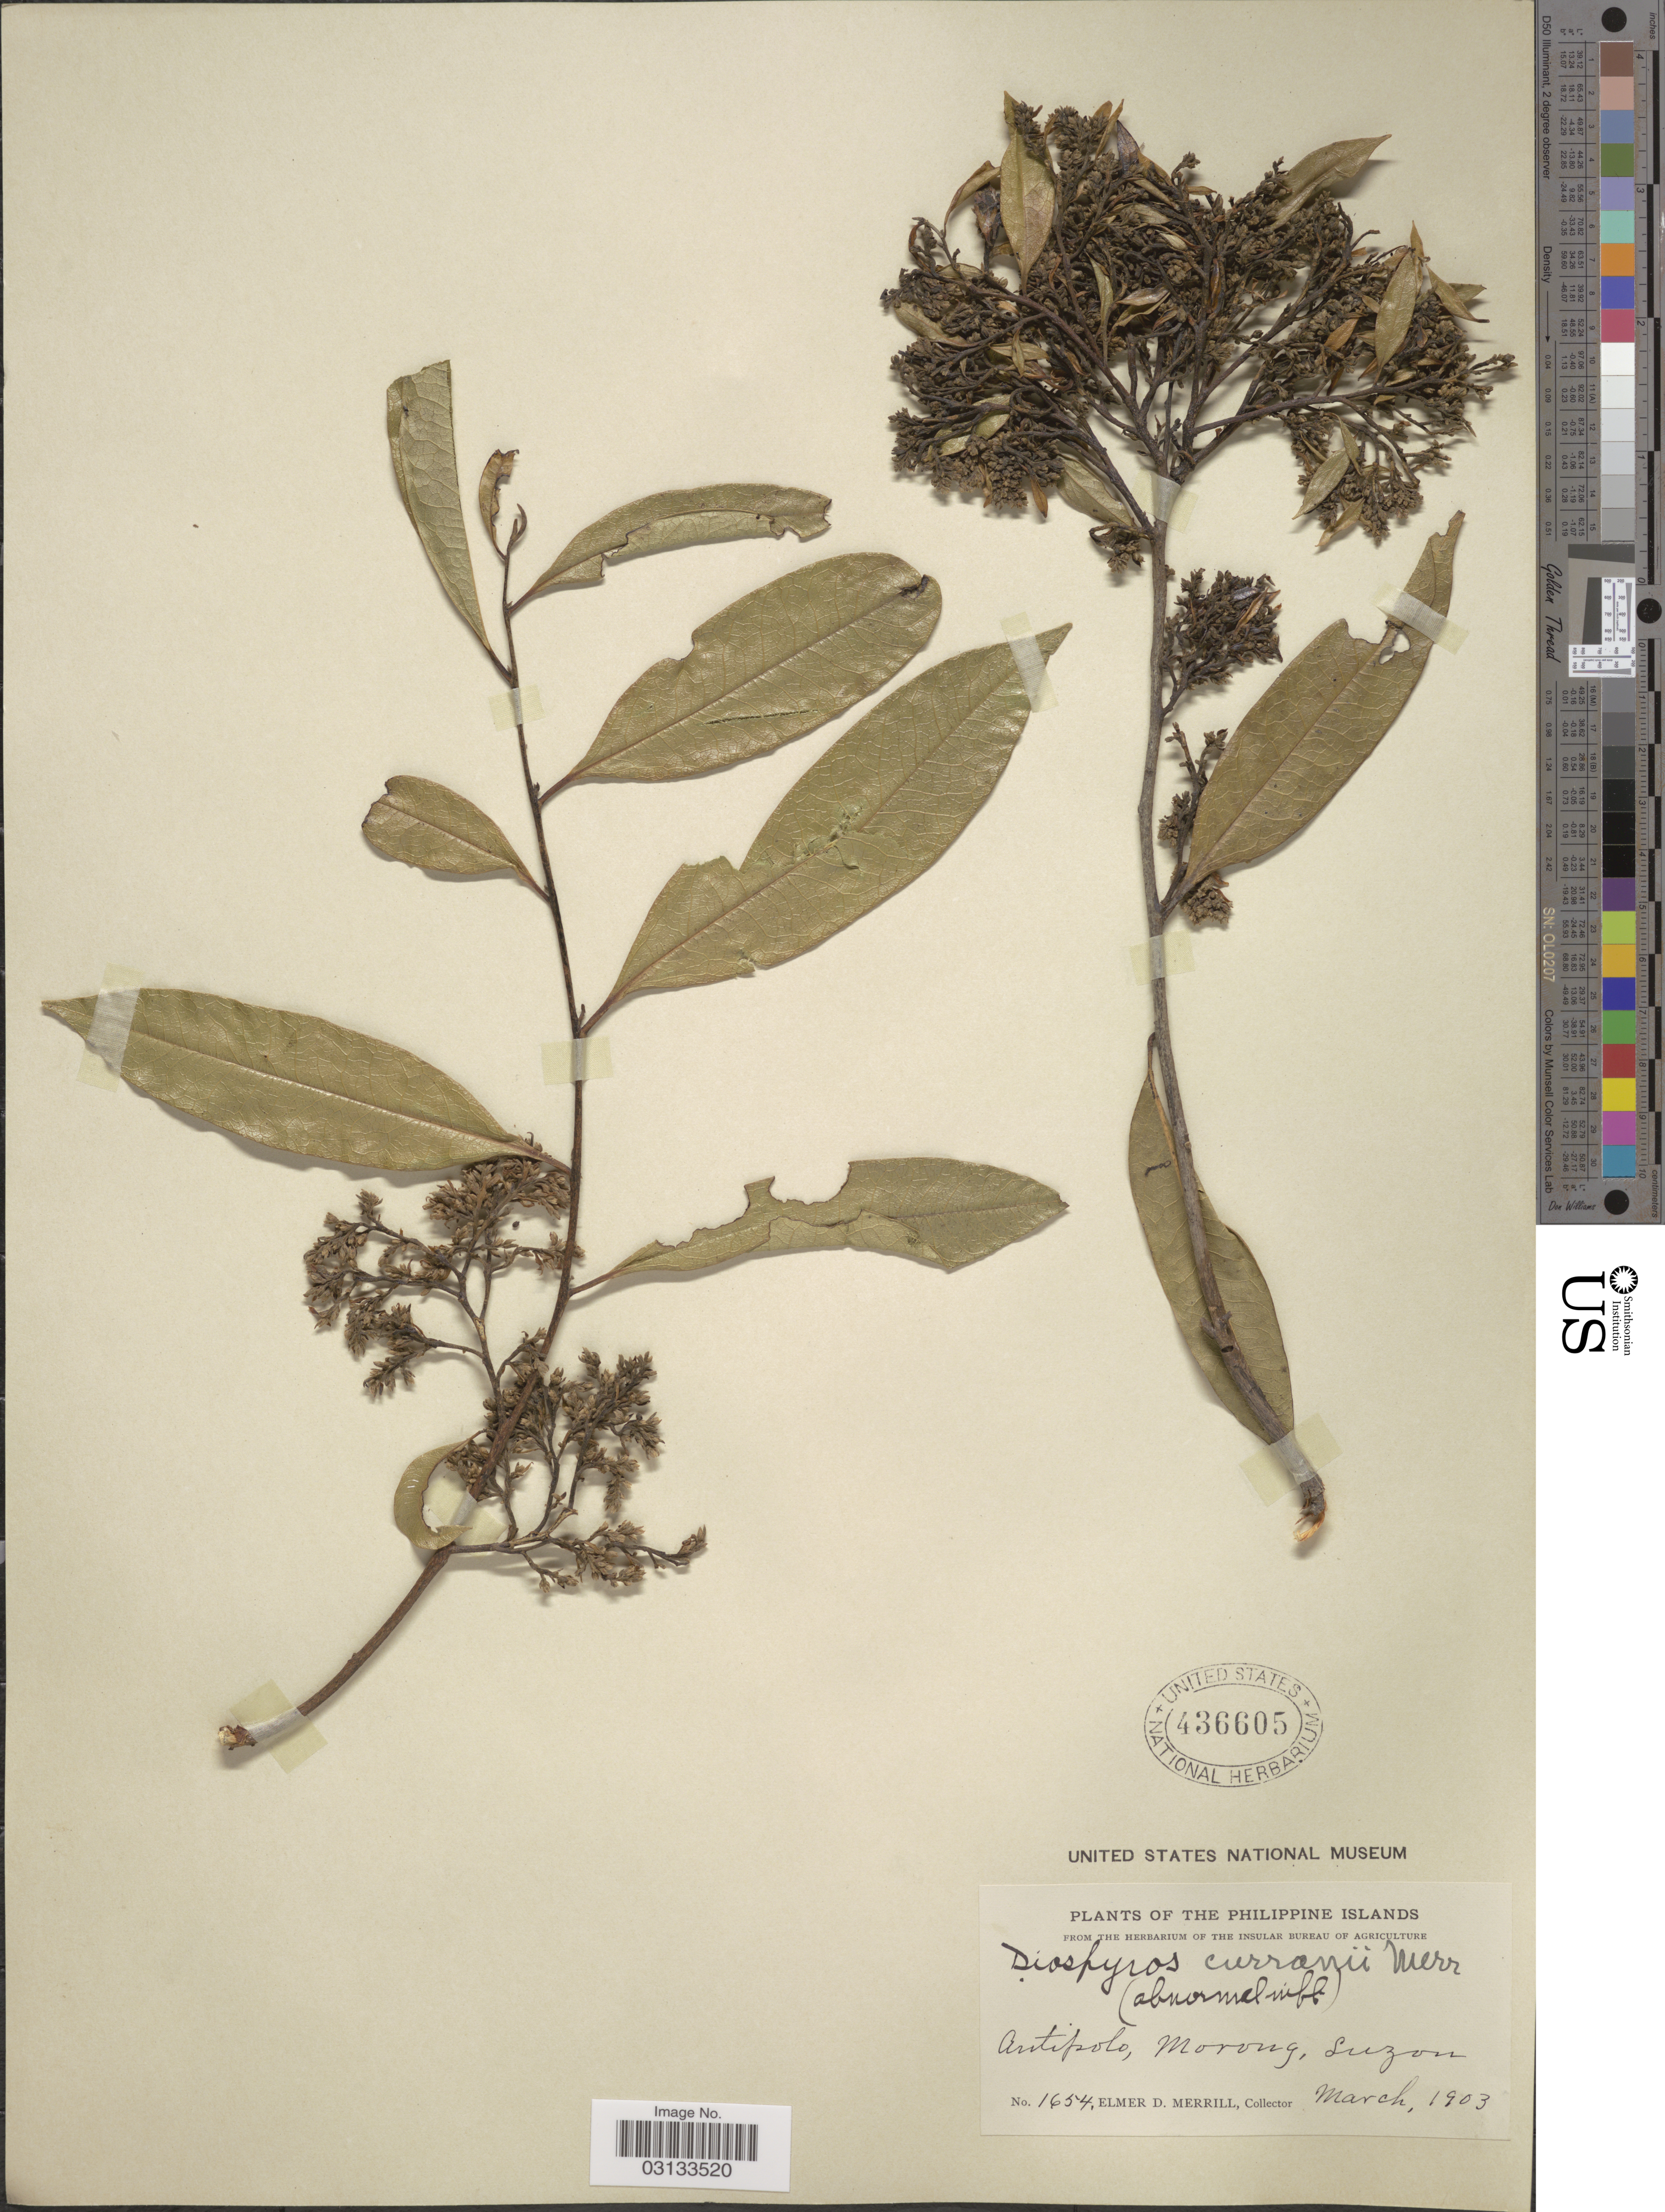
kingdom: Plantae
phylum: Tracheophyta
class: Magnoliopsida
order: Ericales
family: Ebenaceae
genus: Diospyros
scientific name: Diospyros curranii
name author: Merr.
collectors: E. D. Merrill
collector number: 1654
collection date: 1903-03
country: Philippines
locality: Antipolo, Morong, Luzon.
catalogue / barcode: US 436605